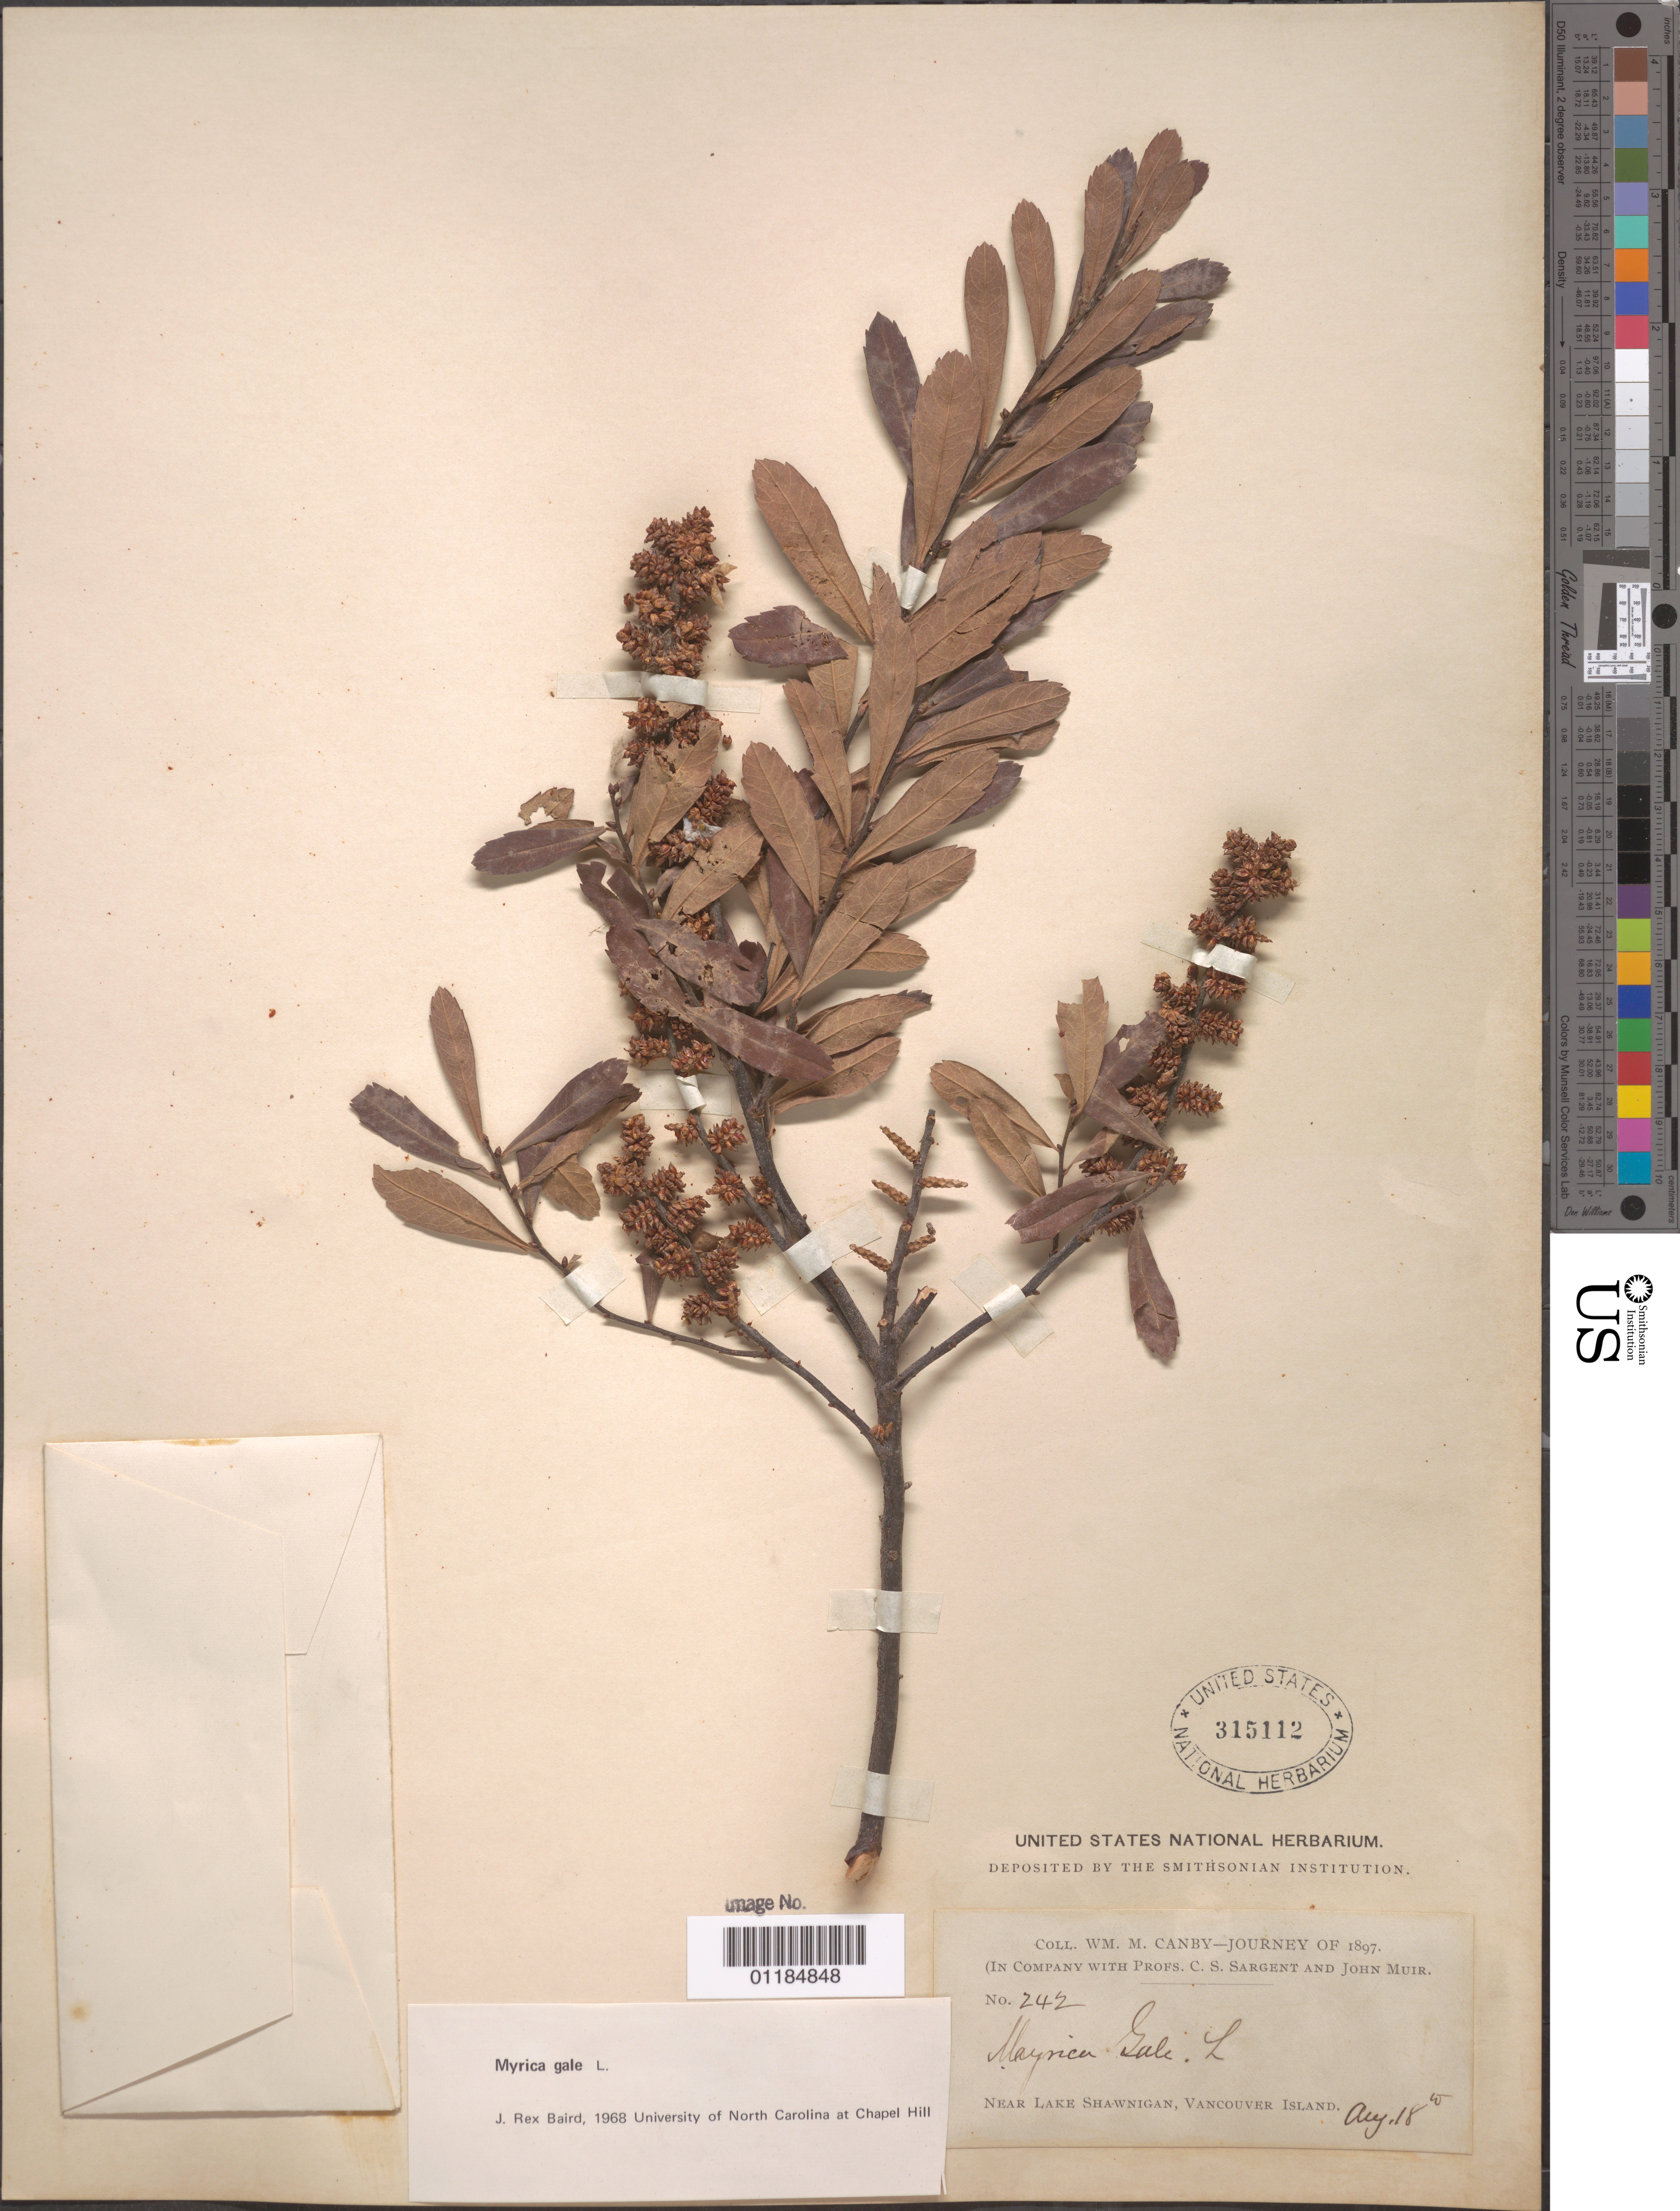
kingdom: Plantae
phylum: Tracheophyta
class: Magnoliopsida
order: Fagales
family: Myricaceae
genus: Myrica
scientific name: Myrica gale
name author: L.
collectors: W. M. Canby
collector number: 242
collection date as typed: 18 Aug 1897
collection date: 1897-08-18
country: Canada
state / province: British Columbia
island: Vancouver Island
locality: Lake Shawnigan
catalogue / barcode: US 315112